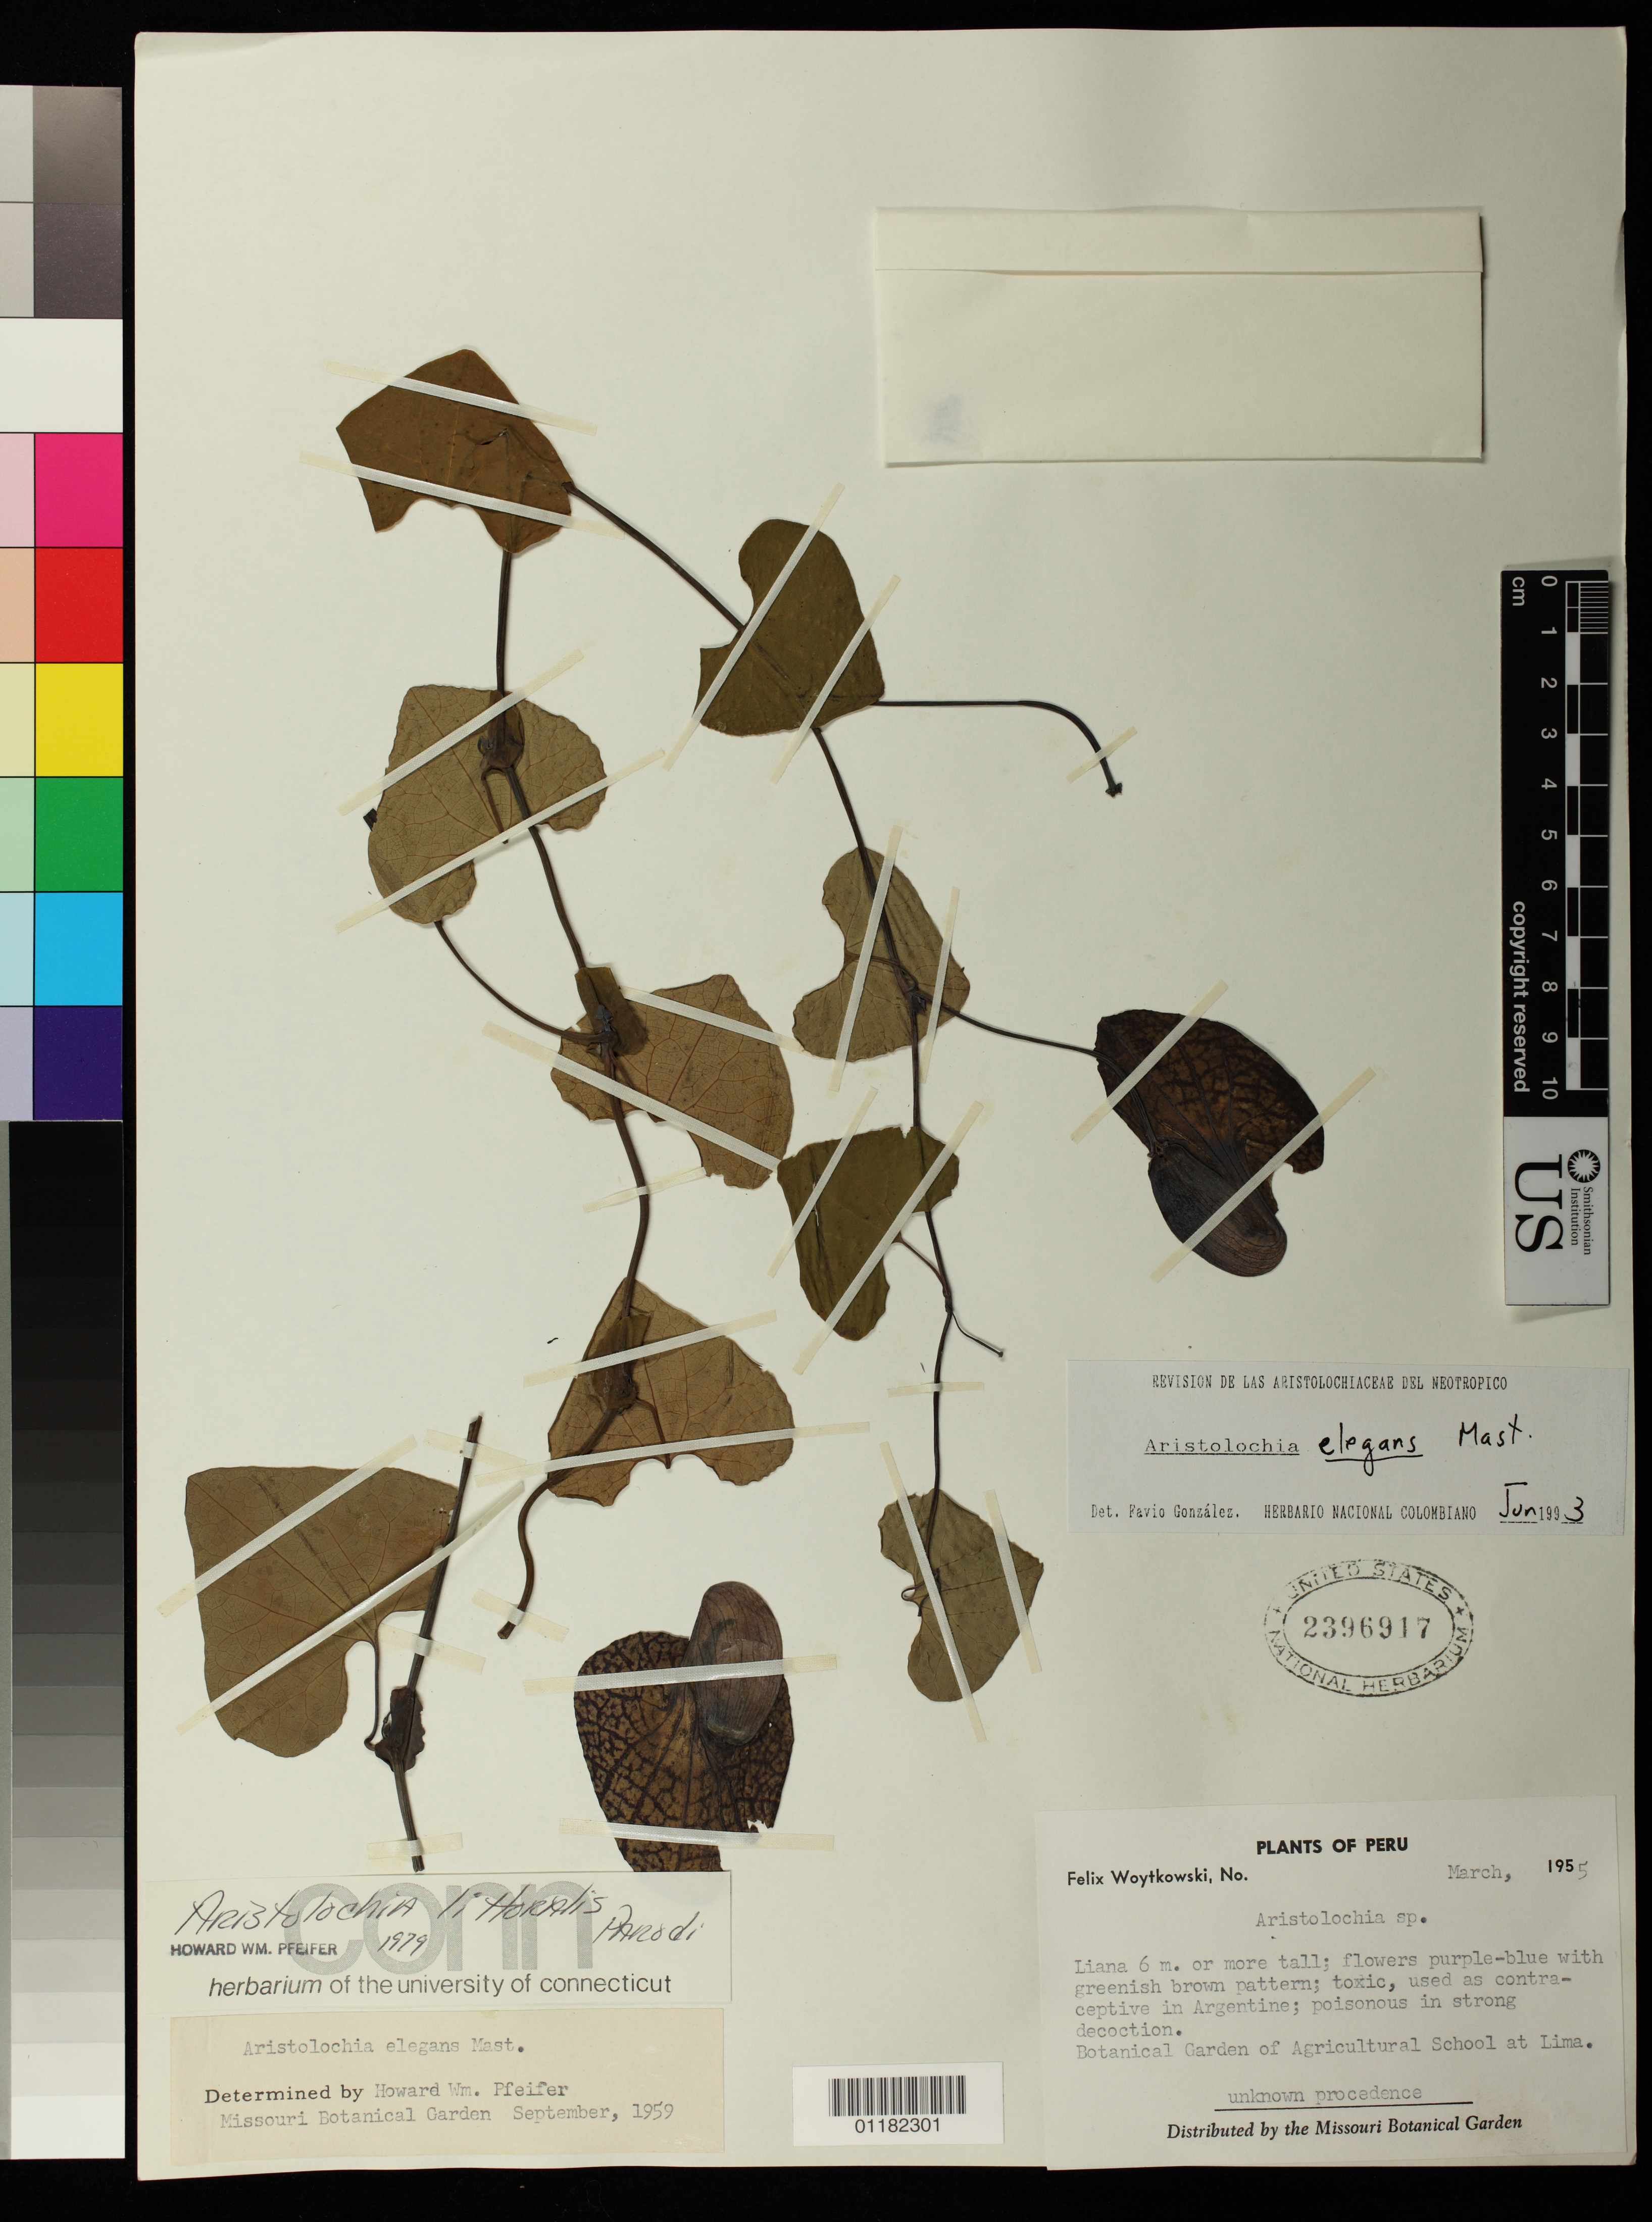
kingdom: Plantae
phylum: Tracheophyta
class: Magnoliopsida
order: Piperales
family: Aristolochiaceae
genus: Aristolochia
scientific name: Aristolochia elegans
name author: Mast.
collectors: F. Woytkowski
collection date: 1955-03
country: Peru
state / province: Lima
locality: collected at Botanical Garden of Agricultural School at Lima. Unknown precedence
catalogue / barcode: US 2396917